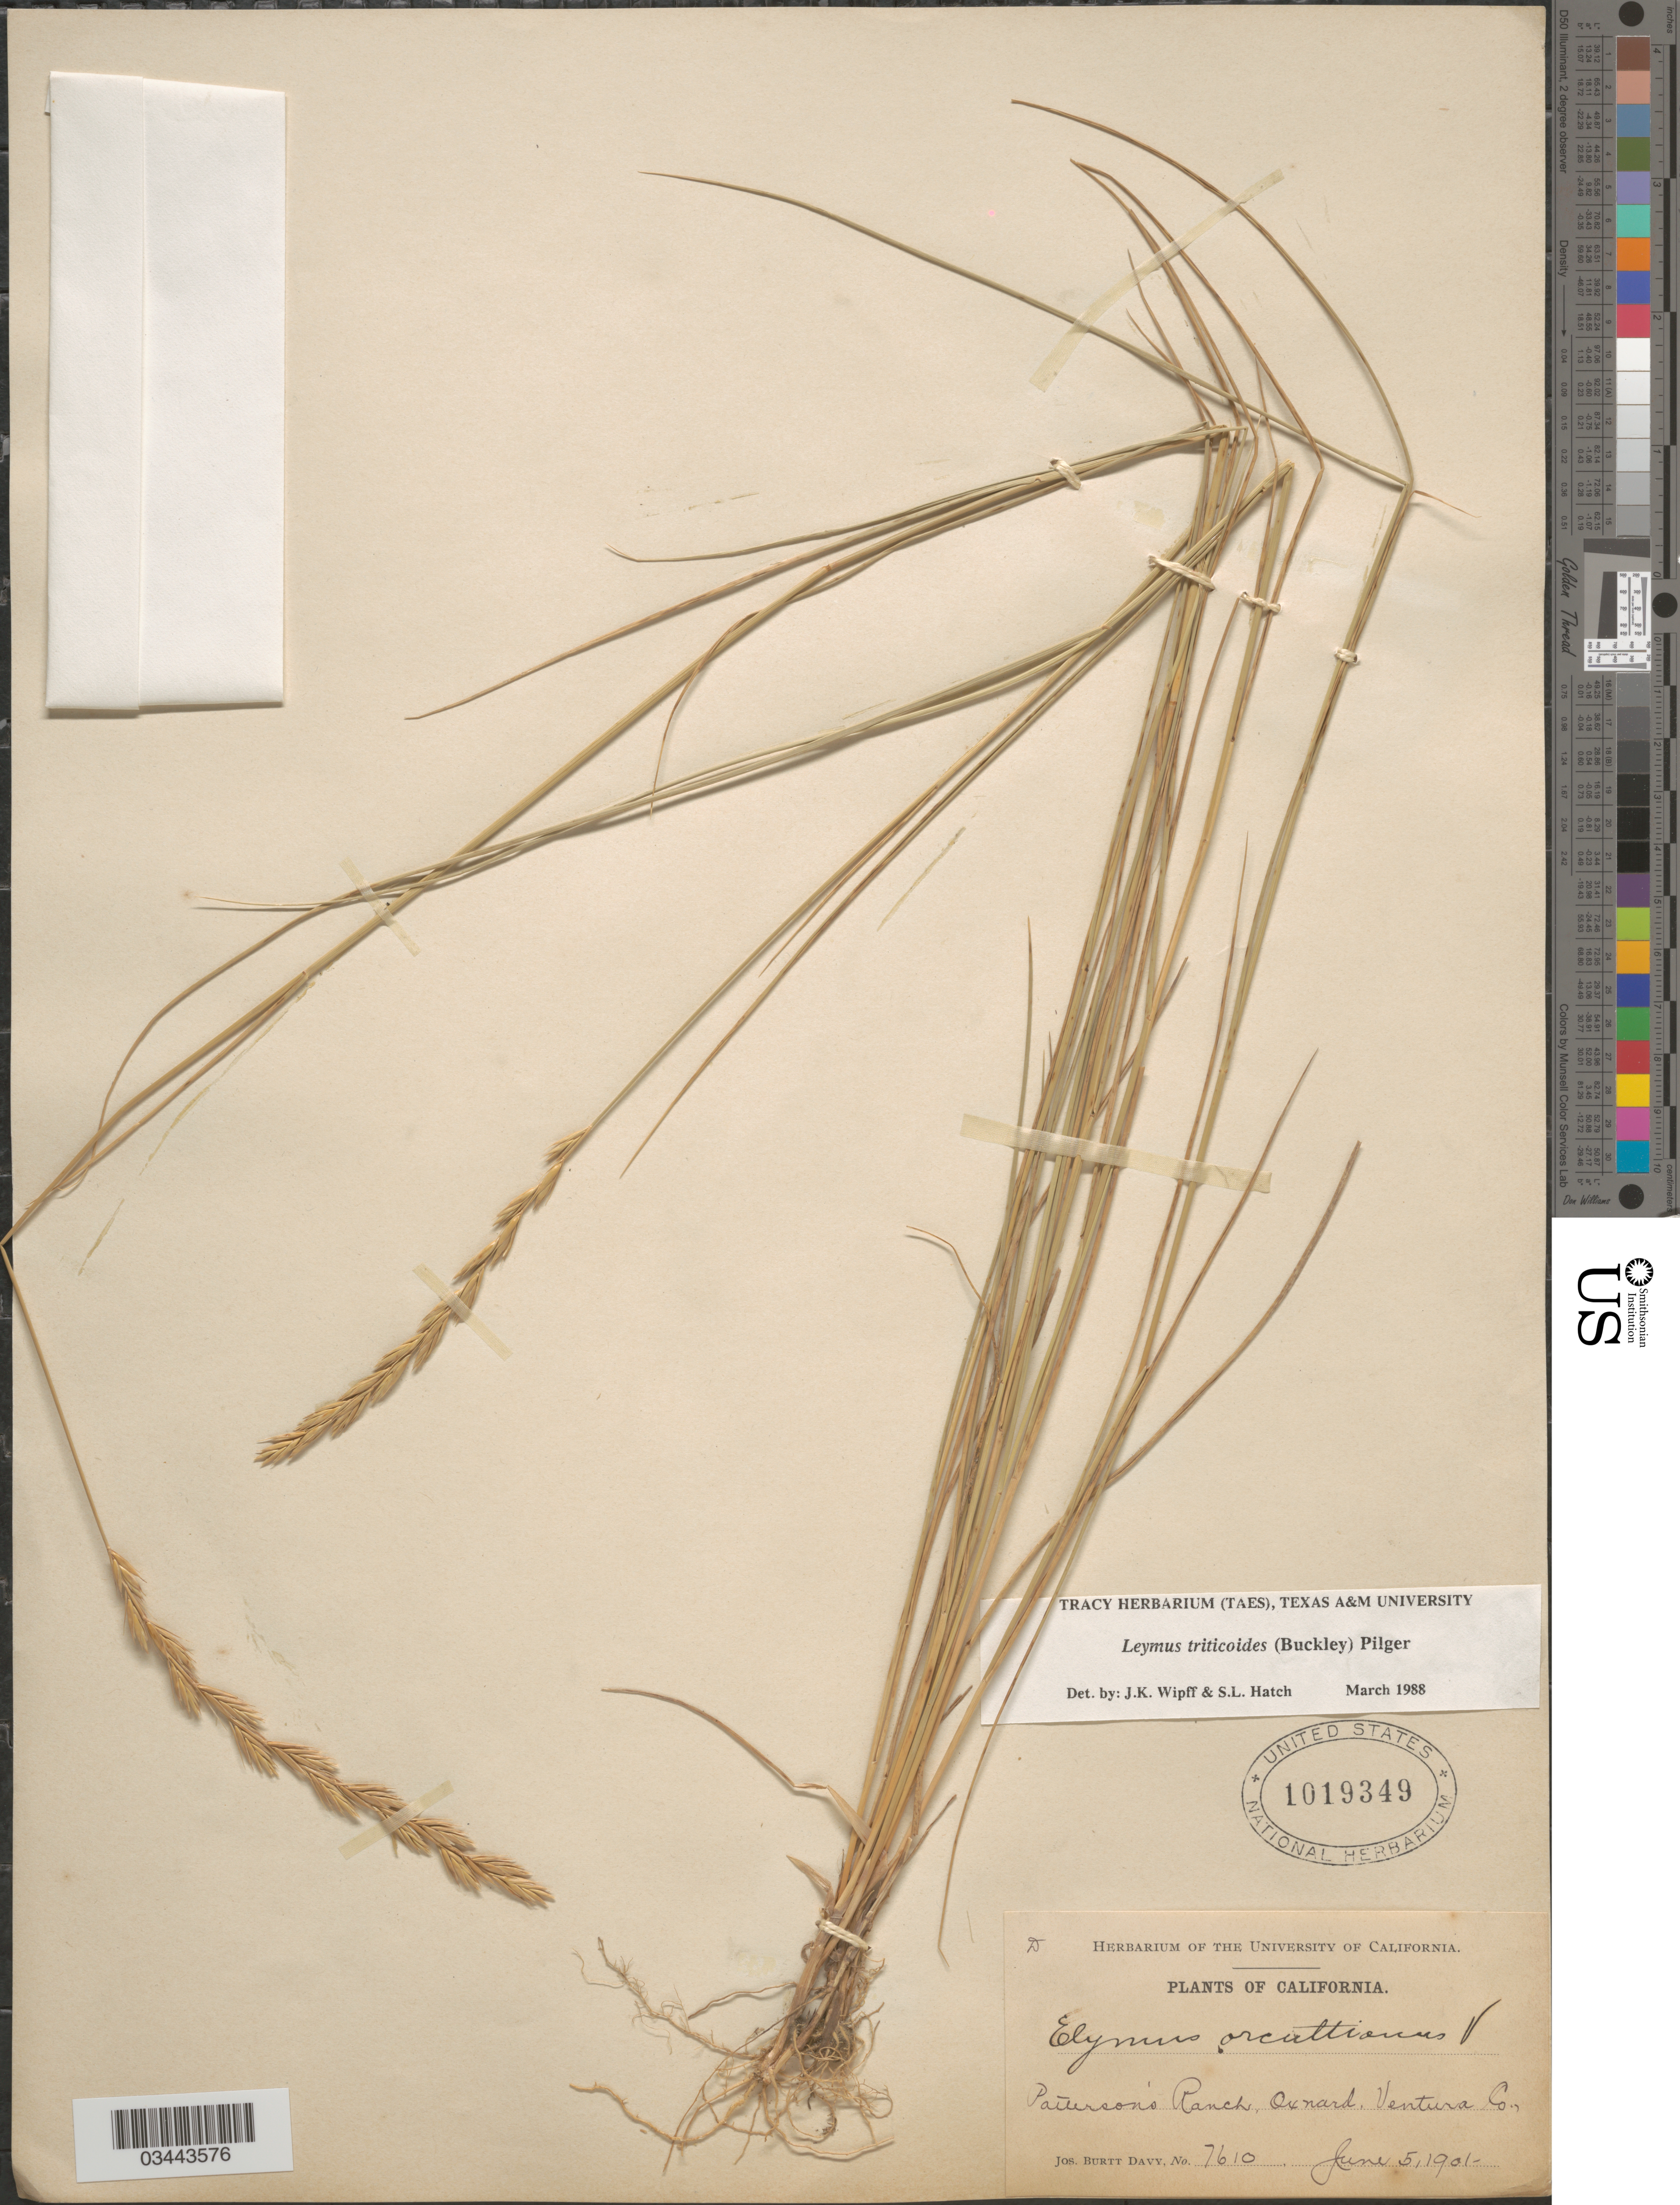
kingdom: Plantae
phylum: Tracheophyta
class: Liliopsida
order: Poales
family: Poaceae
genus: Leymus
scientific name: Leymus triticoides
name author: (Buckley) Pilg.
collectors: J. Burtt Davy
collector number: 7610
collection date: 1901-06-05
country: United States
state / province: California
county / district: Ventura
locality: Patterson's Ranch, Oxnard, Ventura Co.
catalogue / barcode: US 1019349